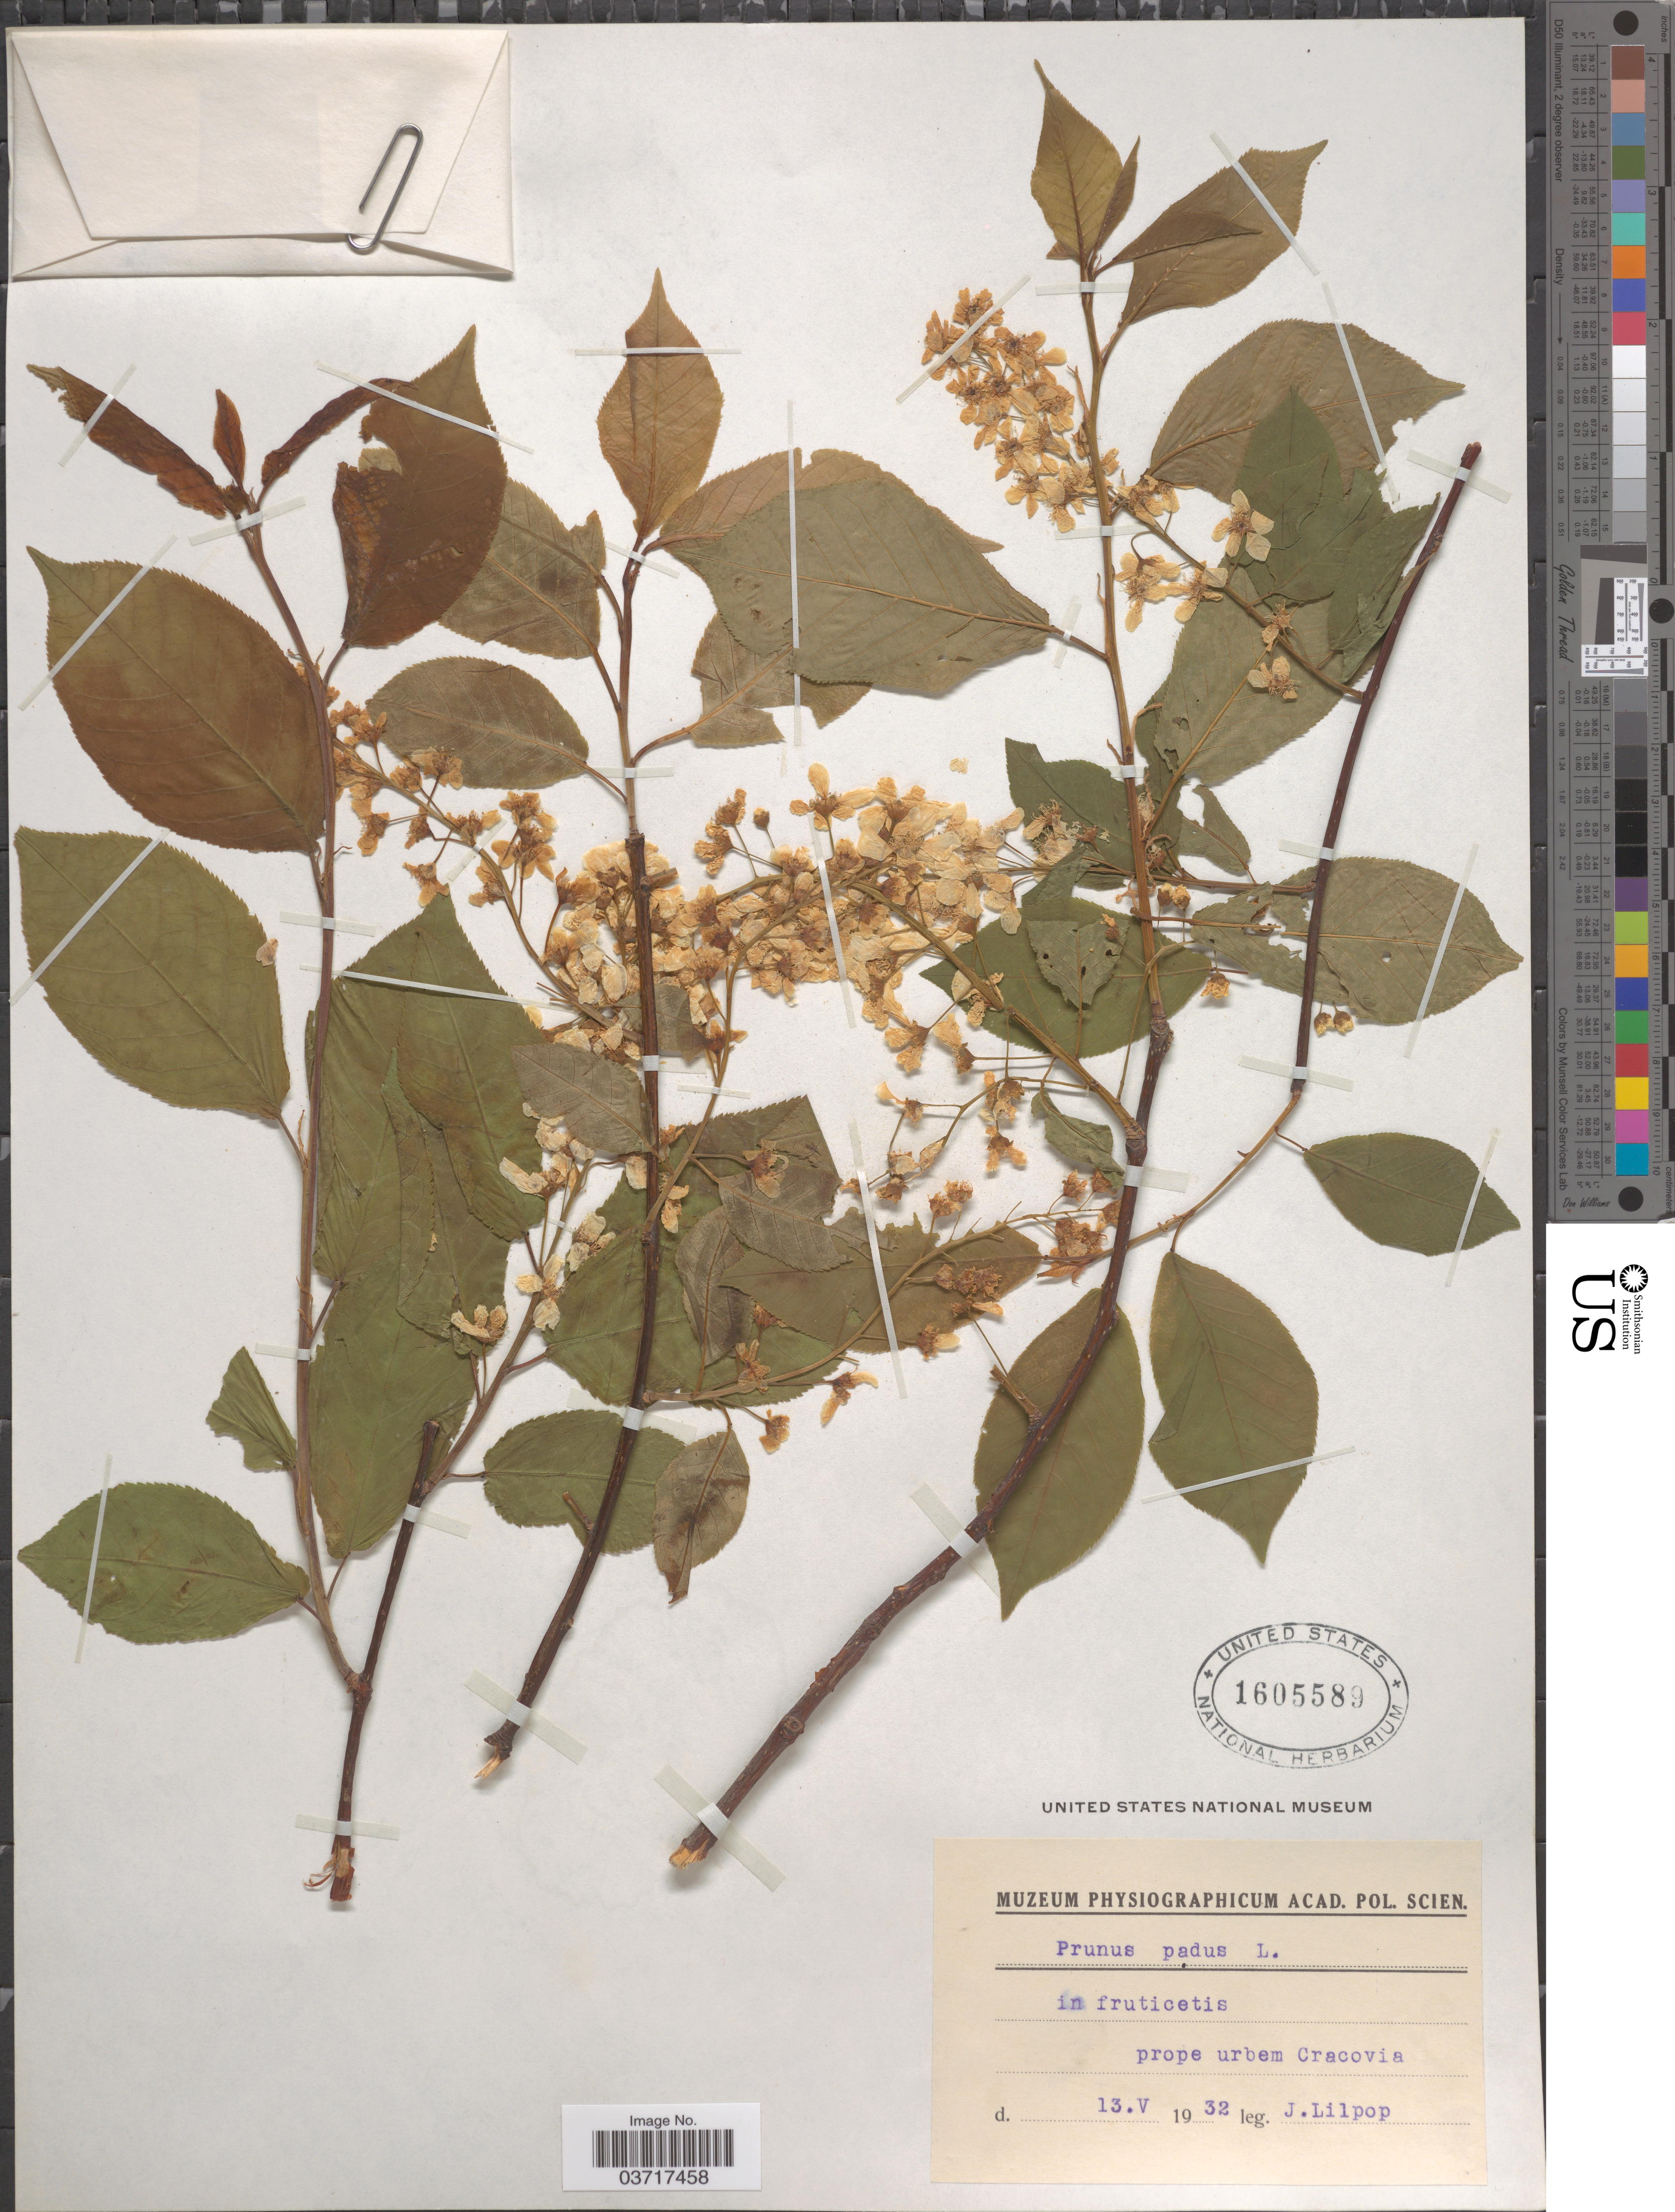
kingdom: Plantae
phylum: Tracheophyta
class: Magnoliopsida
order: Rosales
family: Rosaceae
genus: Prunus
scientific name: Prunus padus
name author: L.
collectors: J. Lilpop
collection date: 1932-05-13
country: Poland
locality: In fruticetis prope urbem Cracovia.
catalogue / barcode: US 1605589